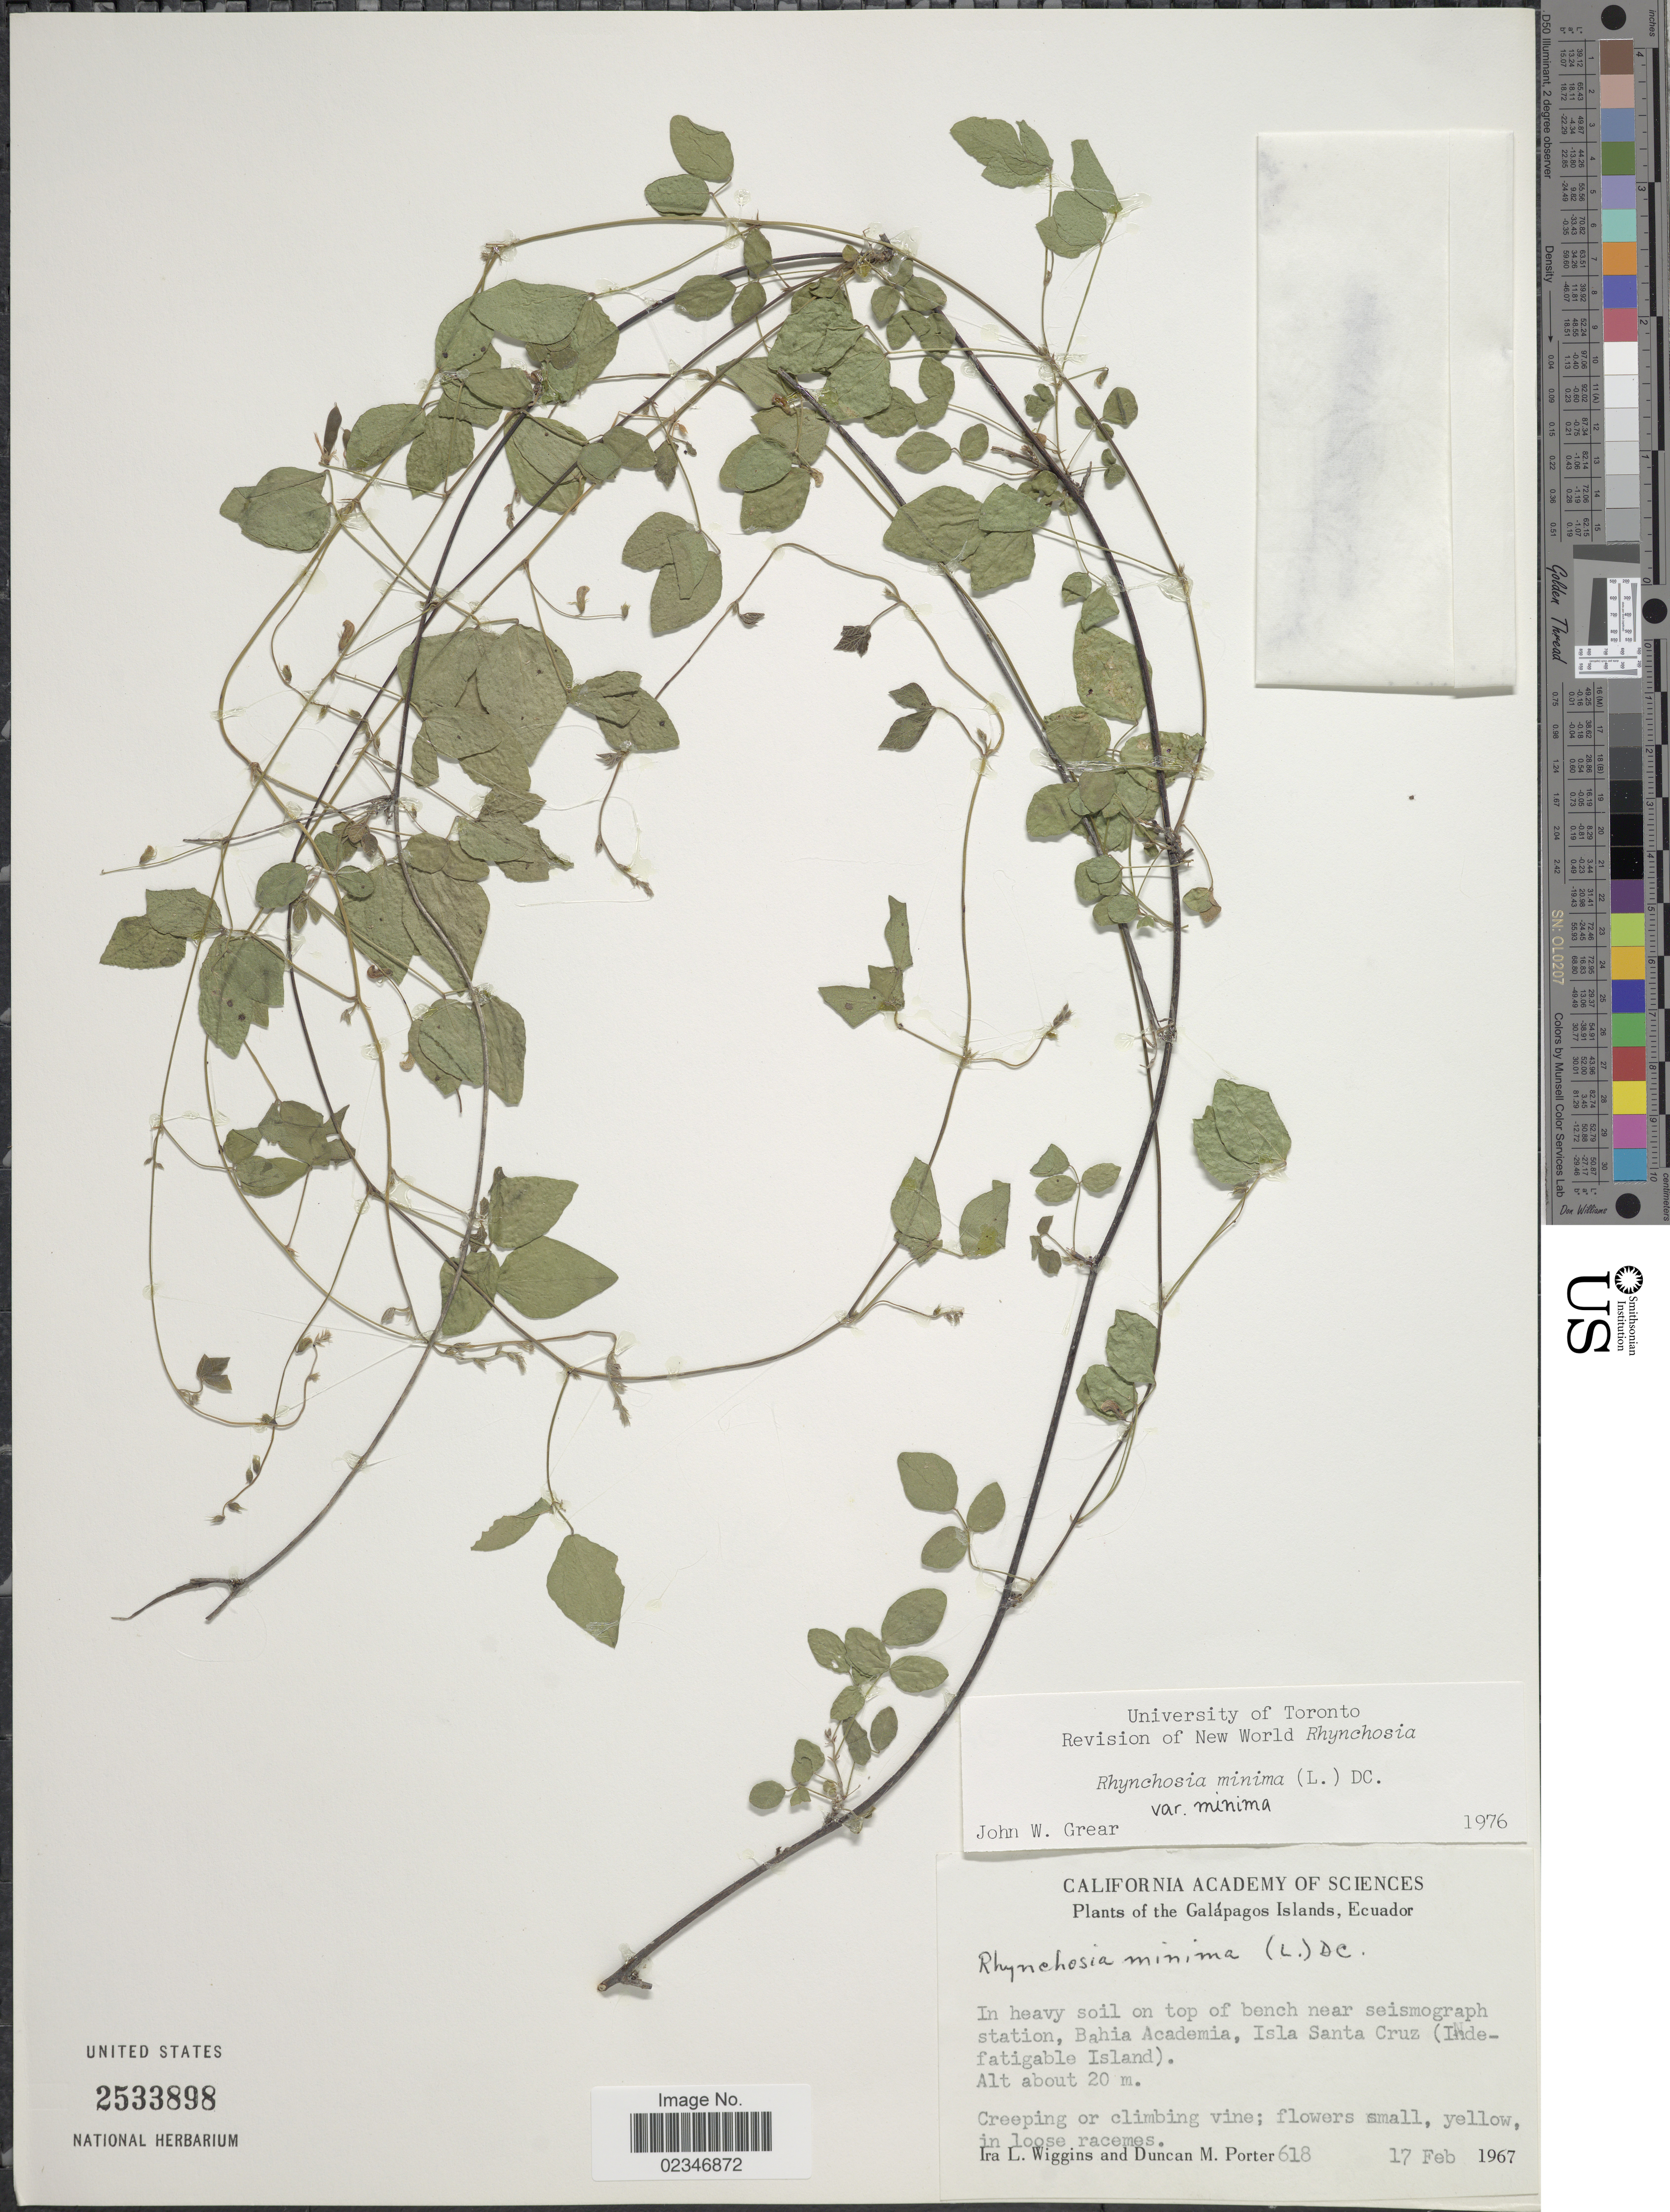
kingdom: Plantae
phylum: Tracheophyta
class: Magnoliopsida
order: Fabales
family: Fabaceae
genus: Rhynchosia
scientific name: Rhynchosia minima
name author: (L.) DC.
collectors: I. L. Wiggins & D. Porter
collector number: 618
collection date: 1967-02-17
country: Ecuador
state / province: Colón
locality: The Galapagos Islands, Bahia Academia, Isla Santa Cruz (Indefatigable Island)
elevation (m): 20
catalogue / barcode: US 2533898